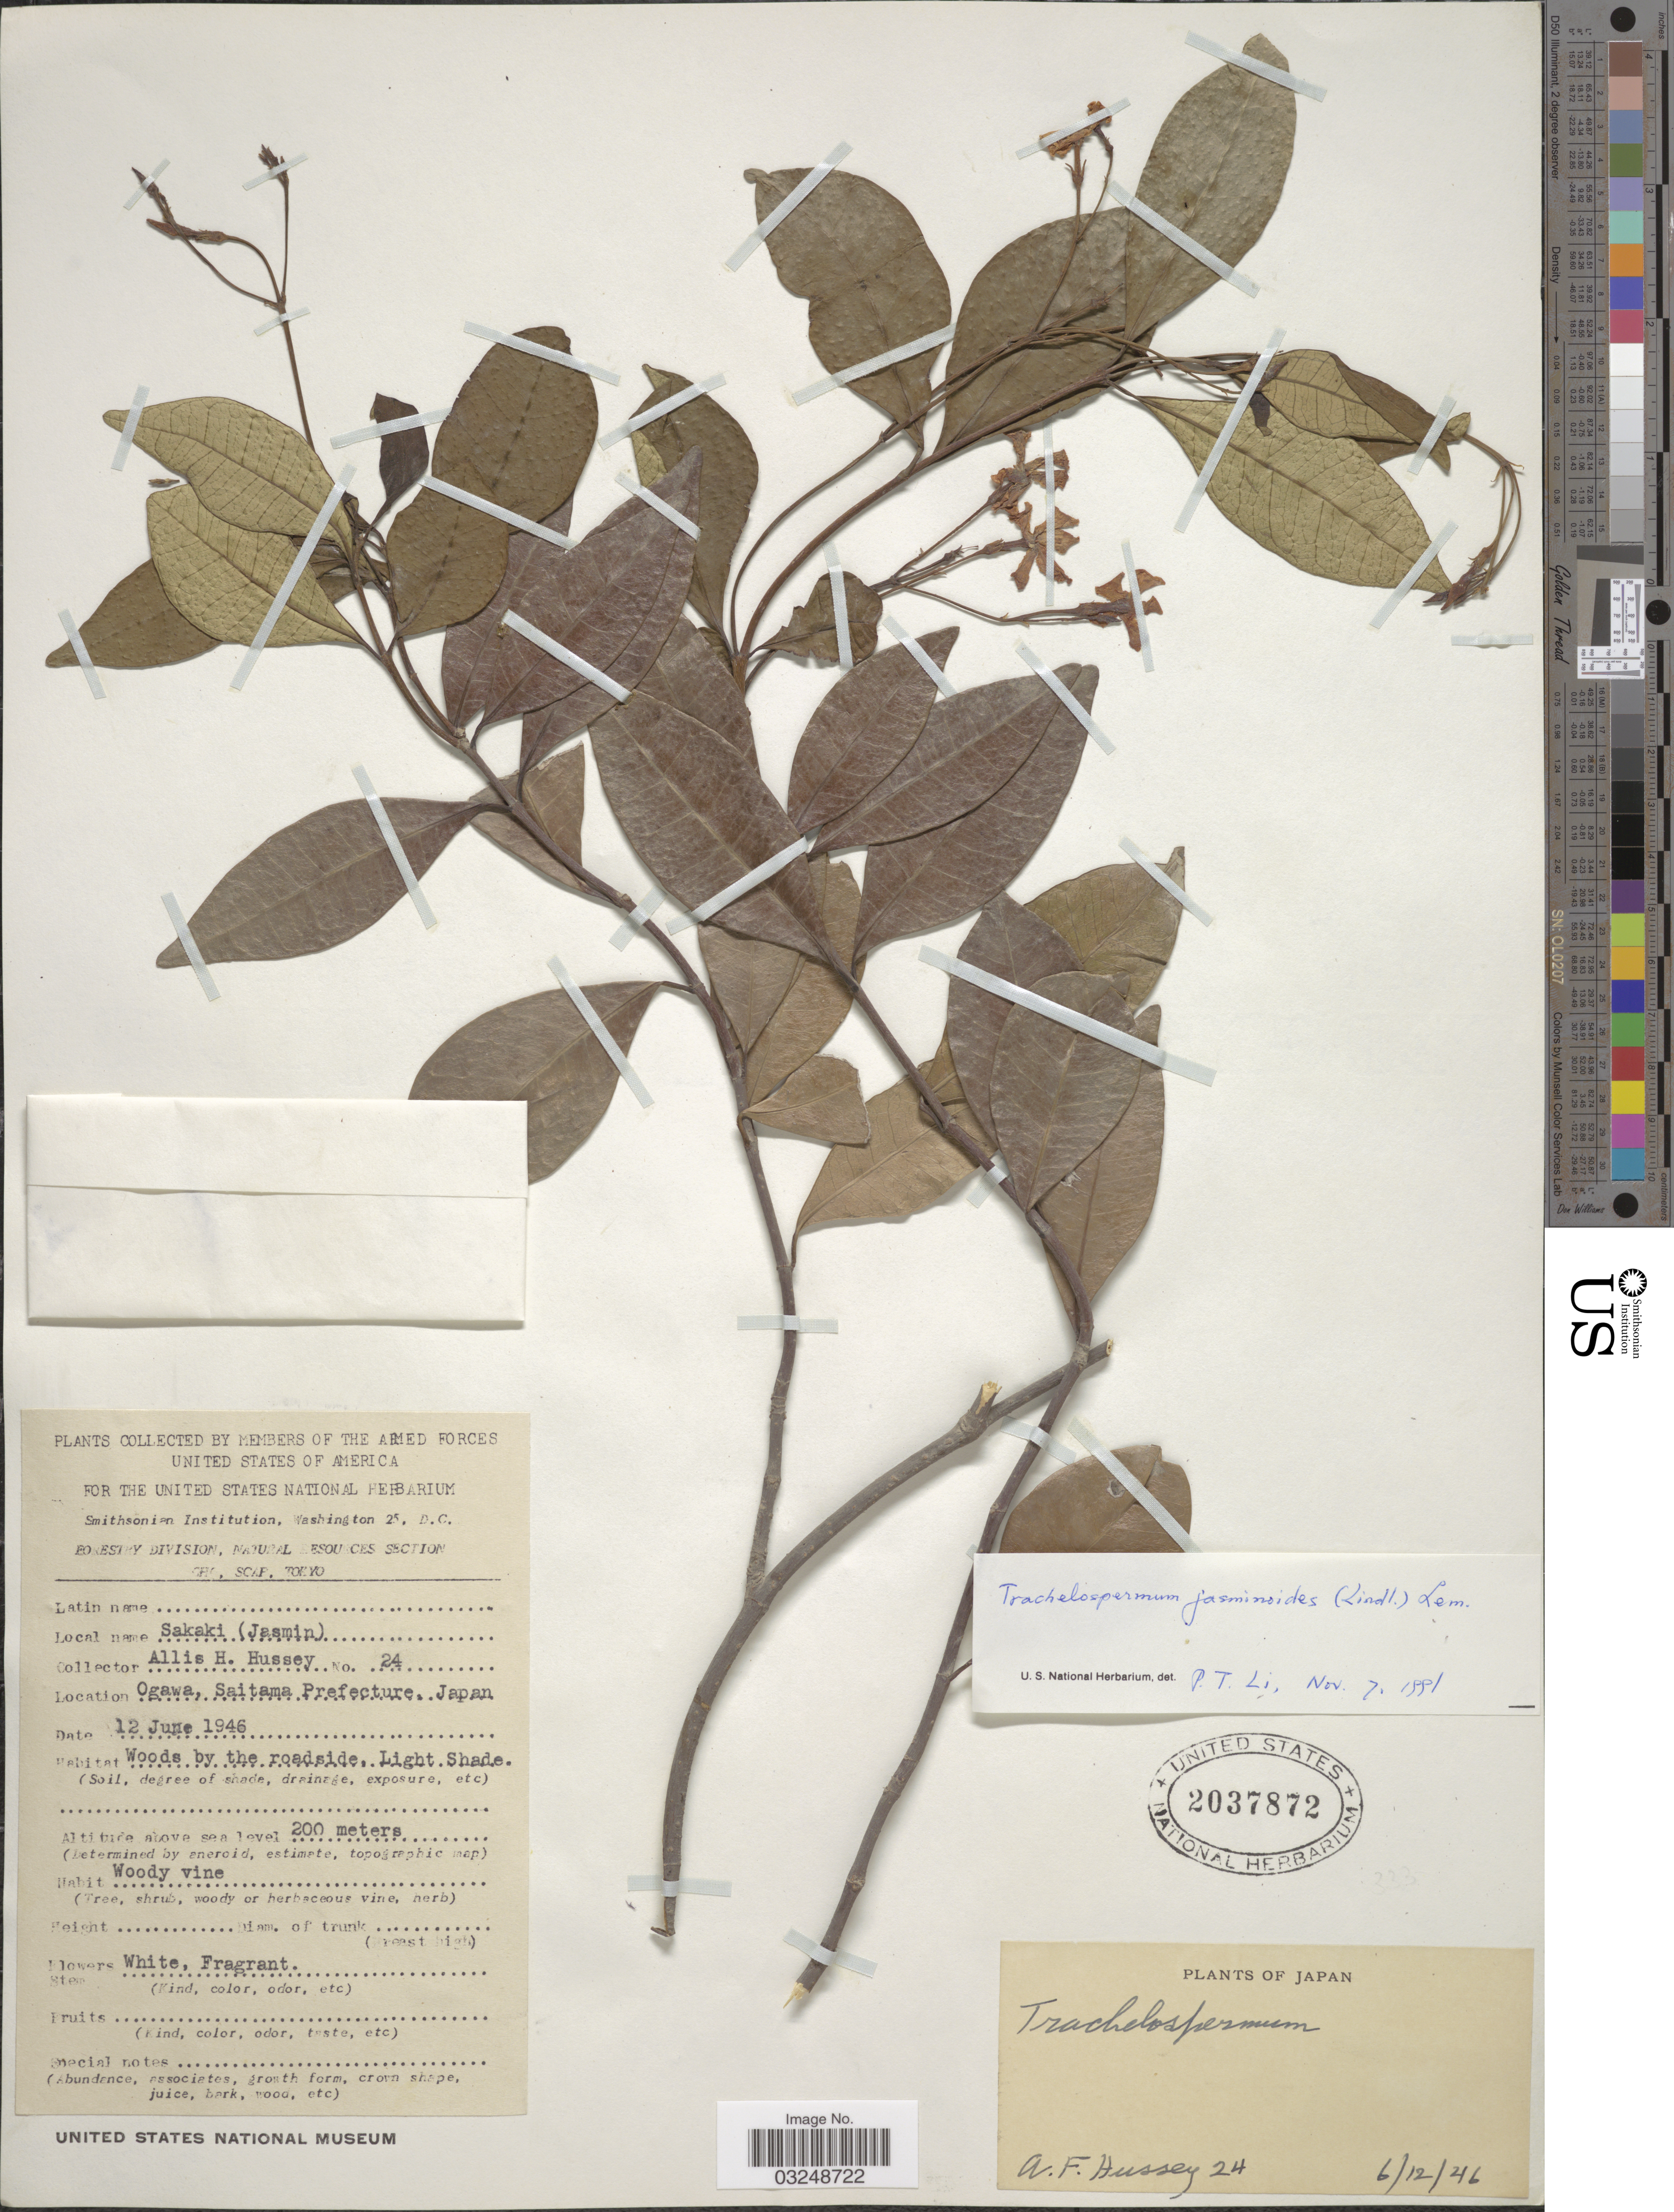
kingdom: Plantae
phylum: Tracheophyta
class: Magnoliopsida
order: Gentianales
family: Apocynaceae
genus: Trachelospermum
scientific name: Trachelospermum jasminoides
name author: (Lindl.) Lem.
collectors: A. Hussey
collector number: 24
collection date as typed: Transcribed d/m/y: 12/6/46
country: Japan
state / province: Saitama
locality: Ogawa, Saitama Prefecture.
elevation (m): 200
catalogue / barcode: US 2037872